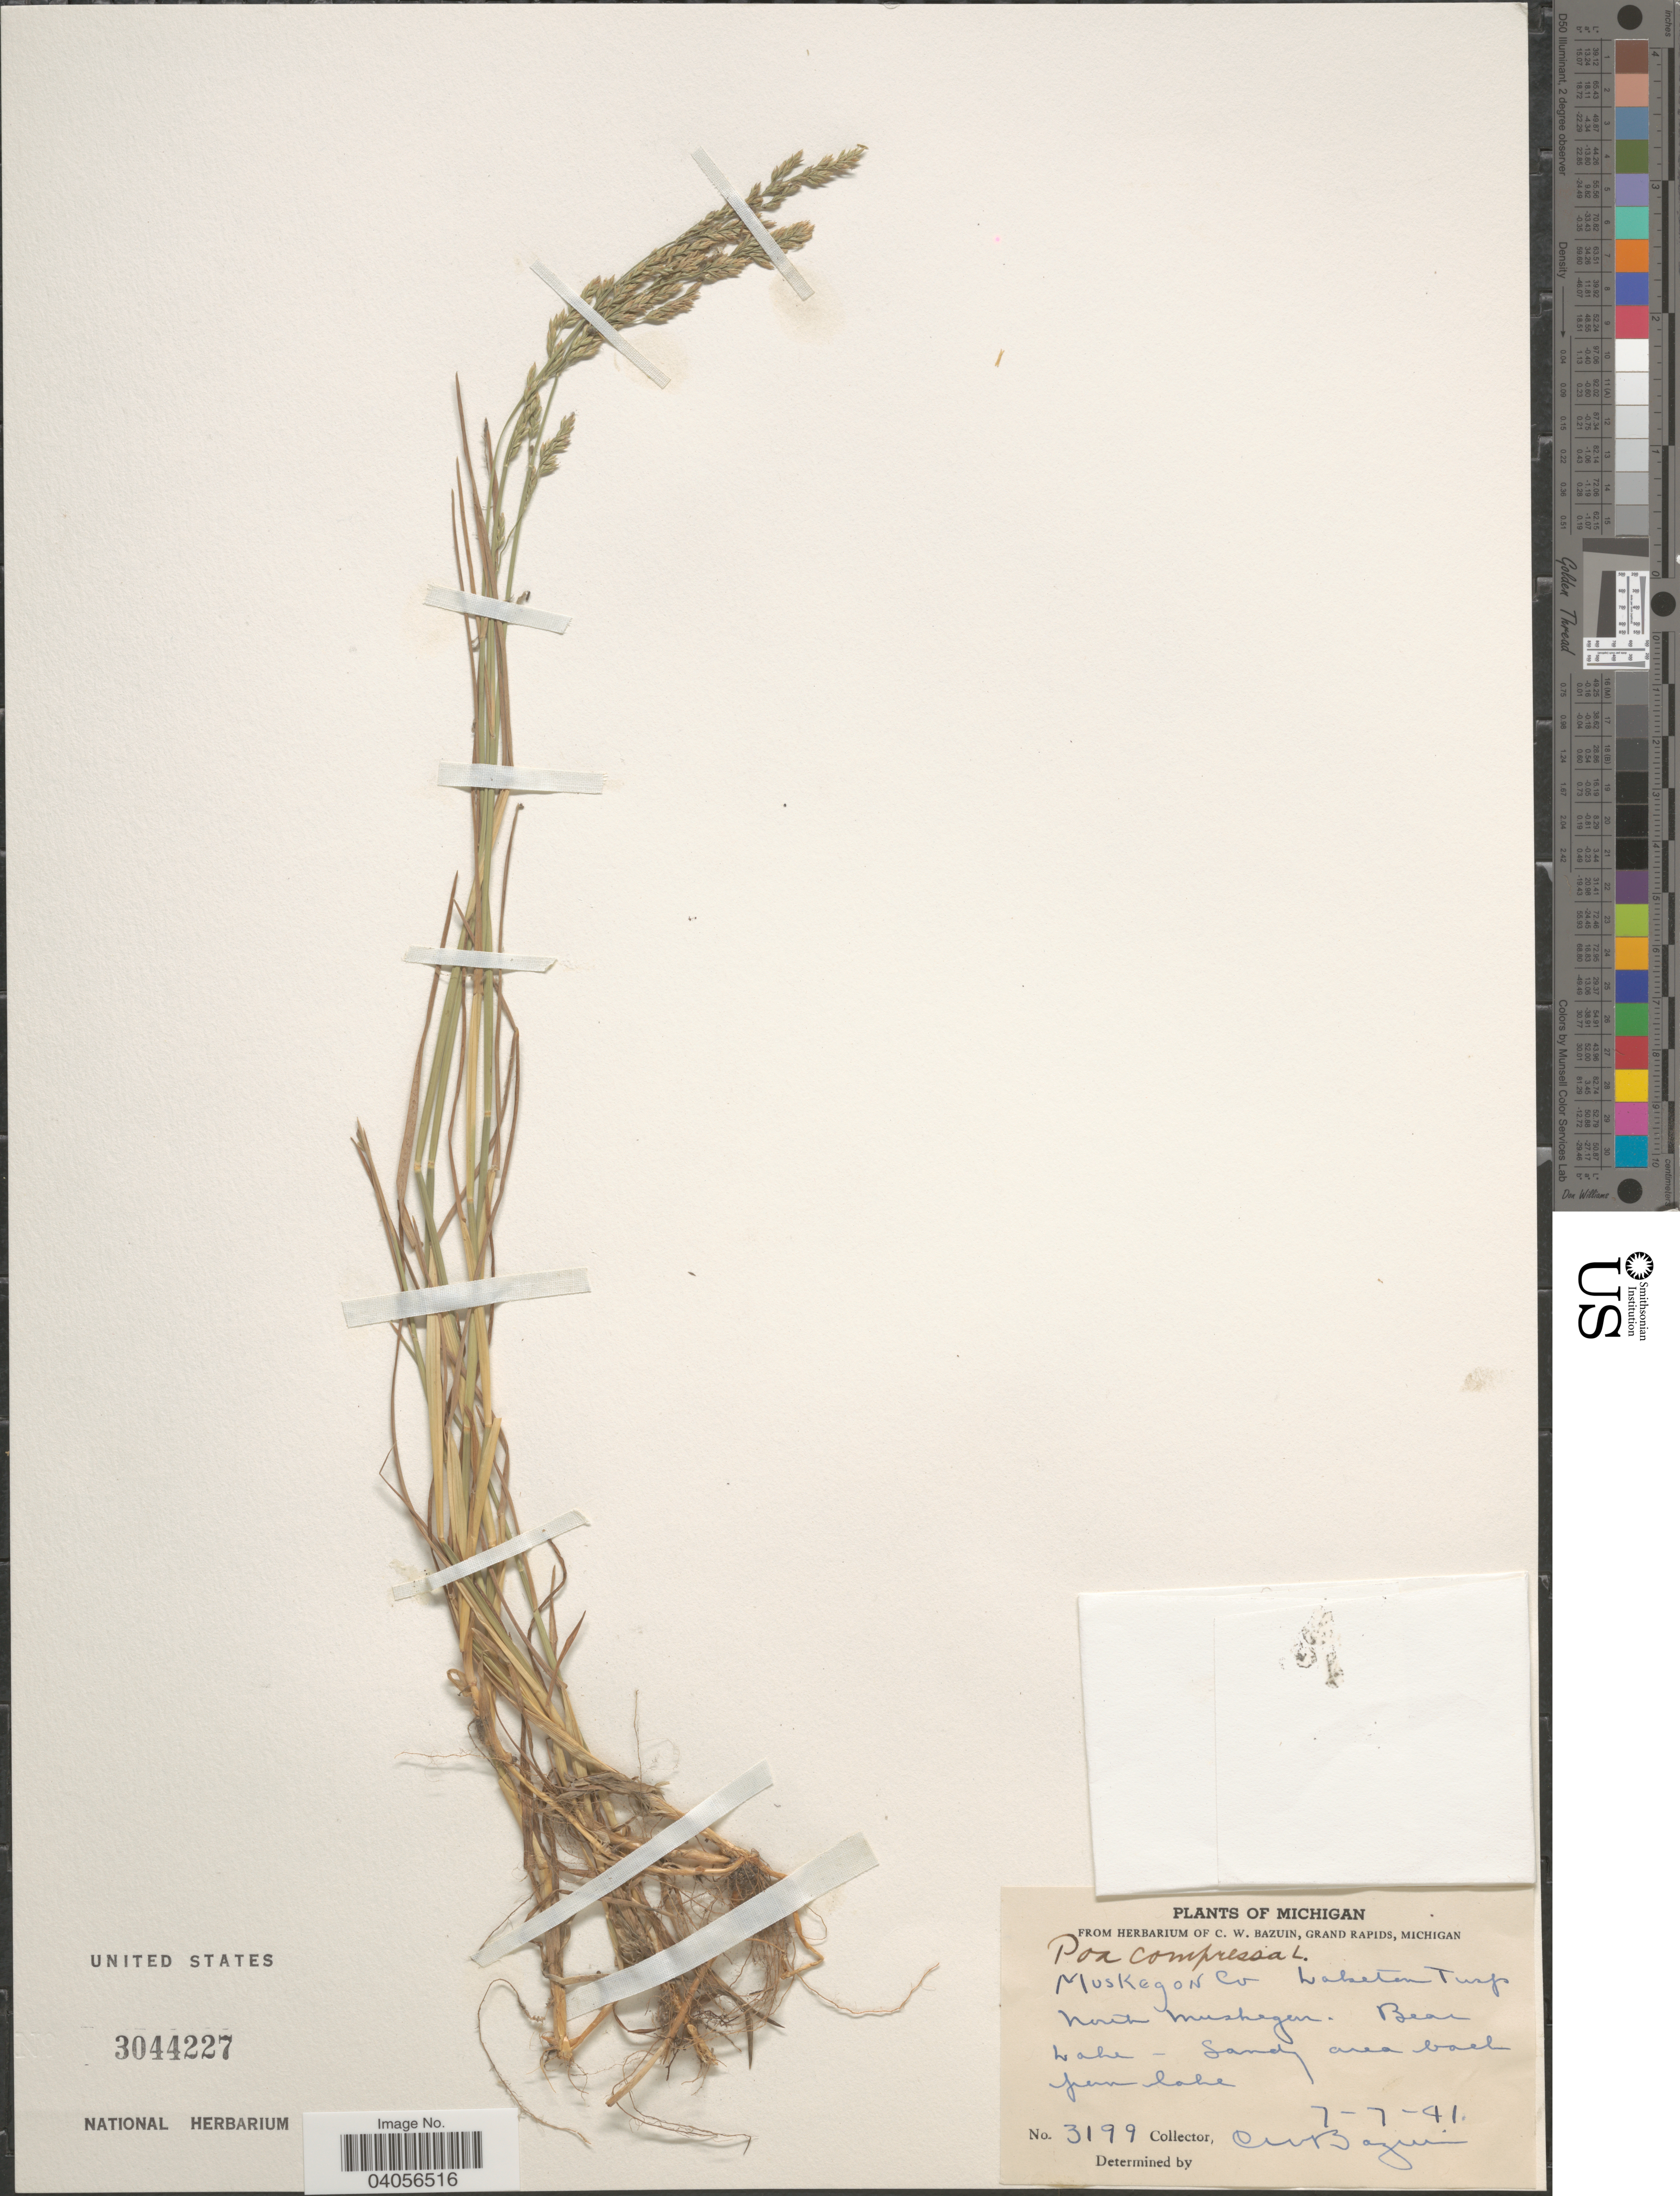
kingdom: Plantae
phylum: Tracheophyta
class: Liliopsida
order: Poales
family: Poaceae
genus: Poa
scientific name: Poa compressa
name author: L.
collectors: C. Bazuin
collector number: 3199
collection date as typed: Transcribed d/m/y: 7/7/41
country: United States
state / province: Michigan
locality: Muskegon Co. Laketon Twp. North Muskegon. Bear Lake.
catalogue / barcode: US 3044227